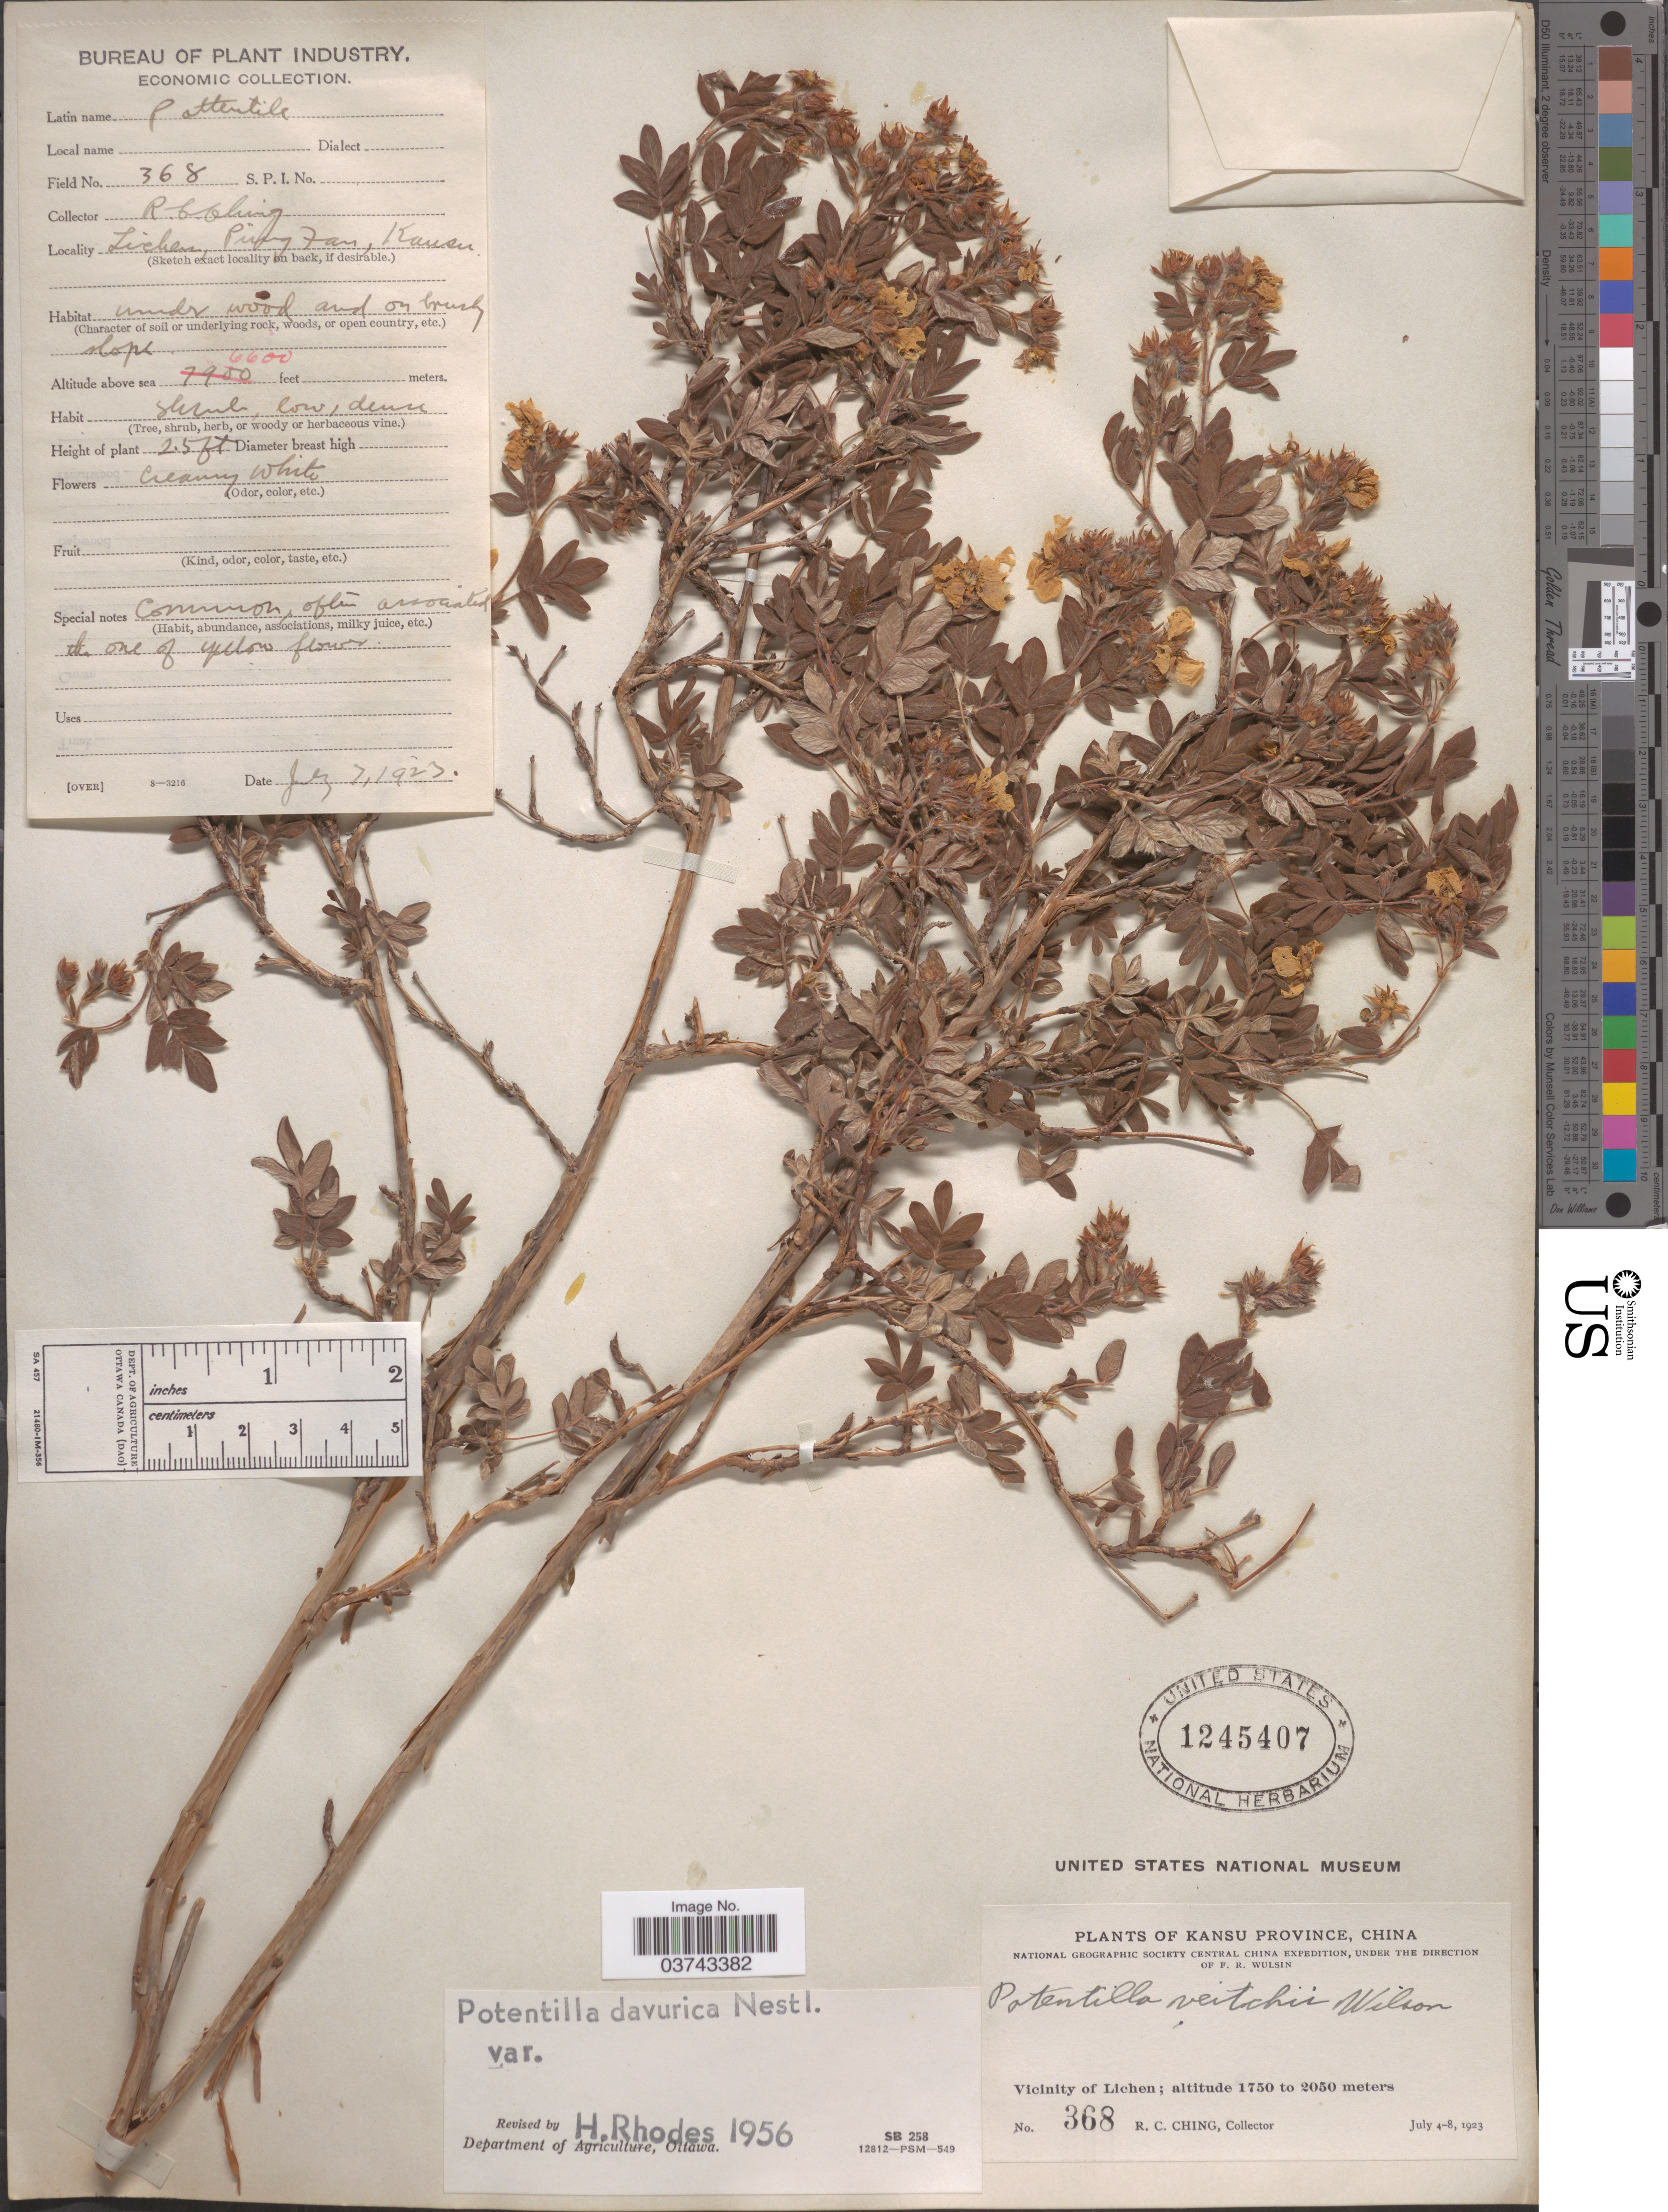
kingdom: Plantae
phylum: Tracheophyta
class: Magnoliopsida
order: Rosales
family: Rosaceae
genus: Dasiphora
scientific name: Dasiphora glabrata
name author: (Willd. ex Schltdl.) Soják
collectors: R. C. Ching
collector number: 368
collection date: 1923-07-07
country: China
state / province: Gansu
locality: Kansu Province. Vicinity of Lichen. Lichen, Ping Fau.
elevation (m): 2012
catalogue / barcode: US 1245407